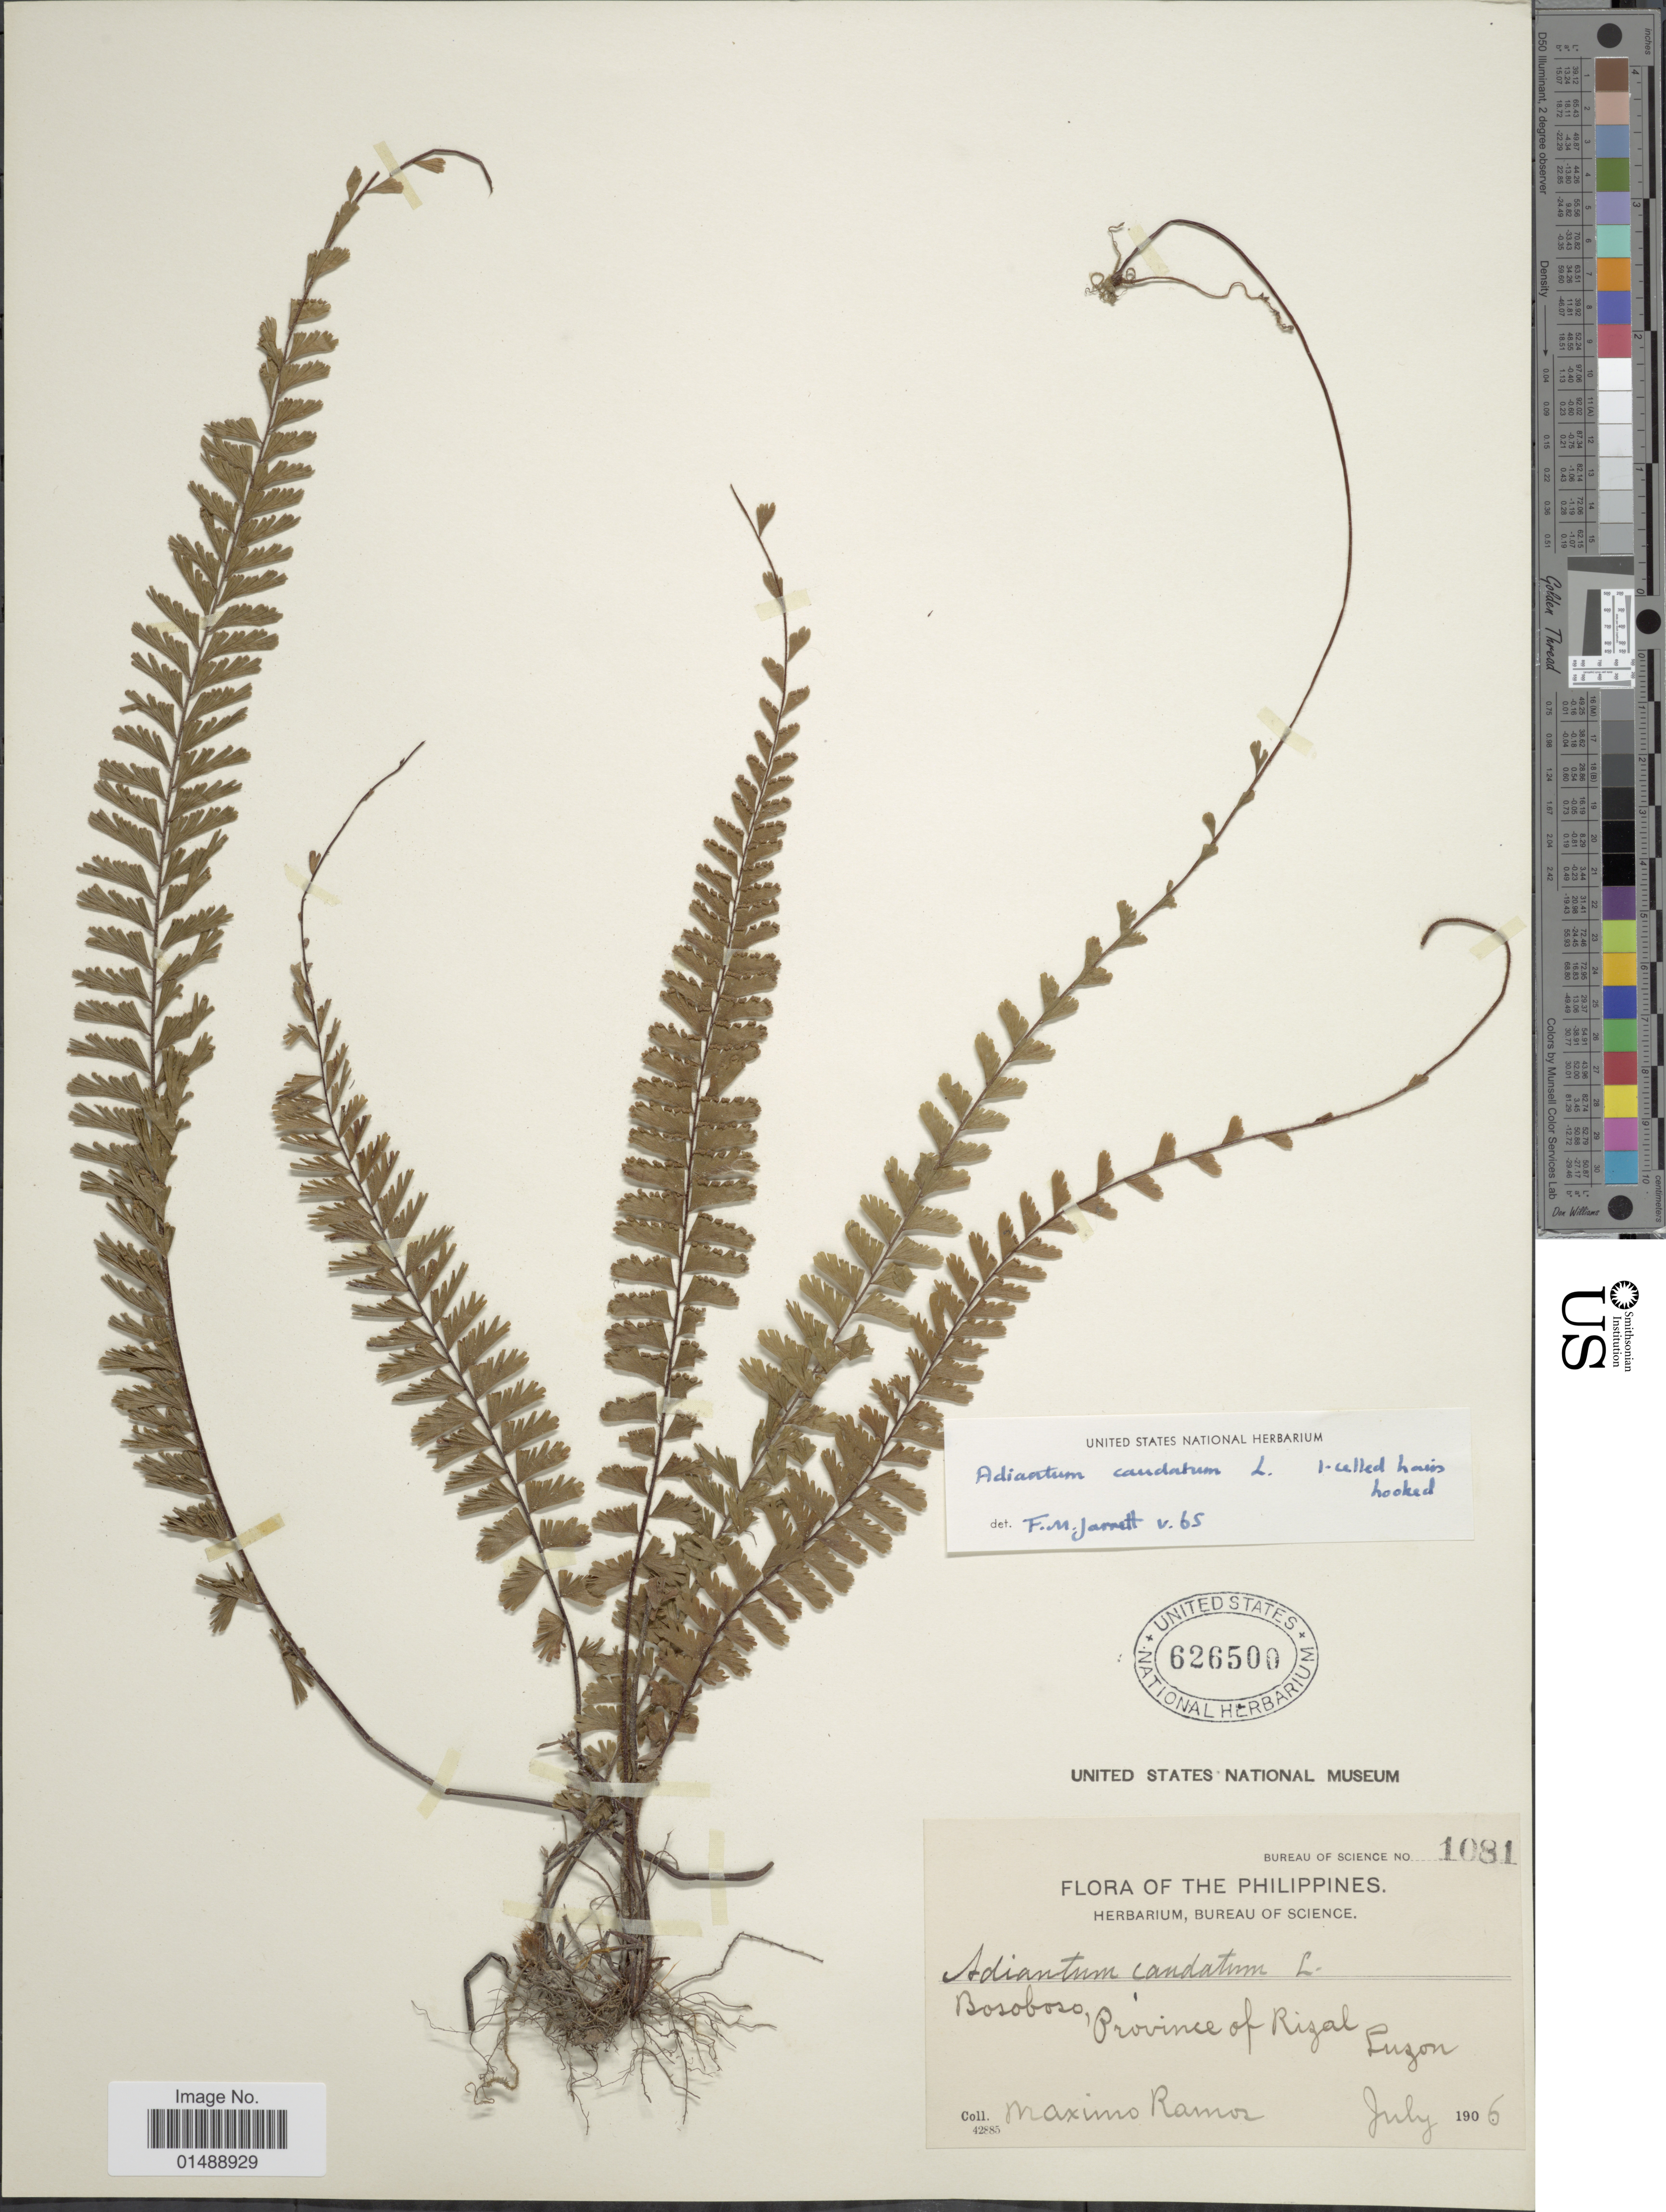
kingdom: Plantae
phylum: Tracheophyta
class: Polypodiopsida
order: Polypodiales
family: Pteridaceae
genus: Adiantum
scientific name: Adiantum caudatum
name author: L.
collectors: M. Ramos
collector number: Bureau of Science 1081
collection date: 1906-07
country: Philippines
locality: Bosoboso, Rizal Prov., Luzon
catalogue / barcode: US 626500